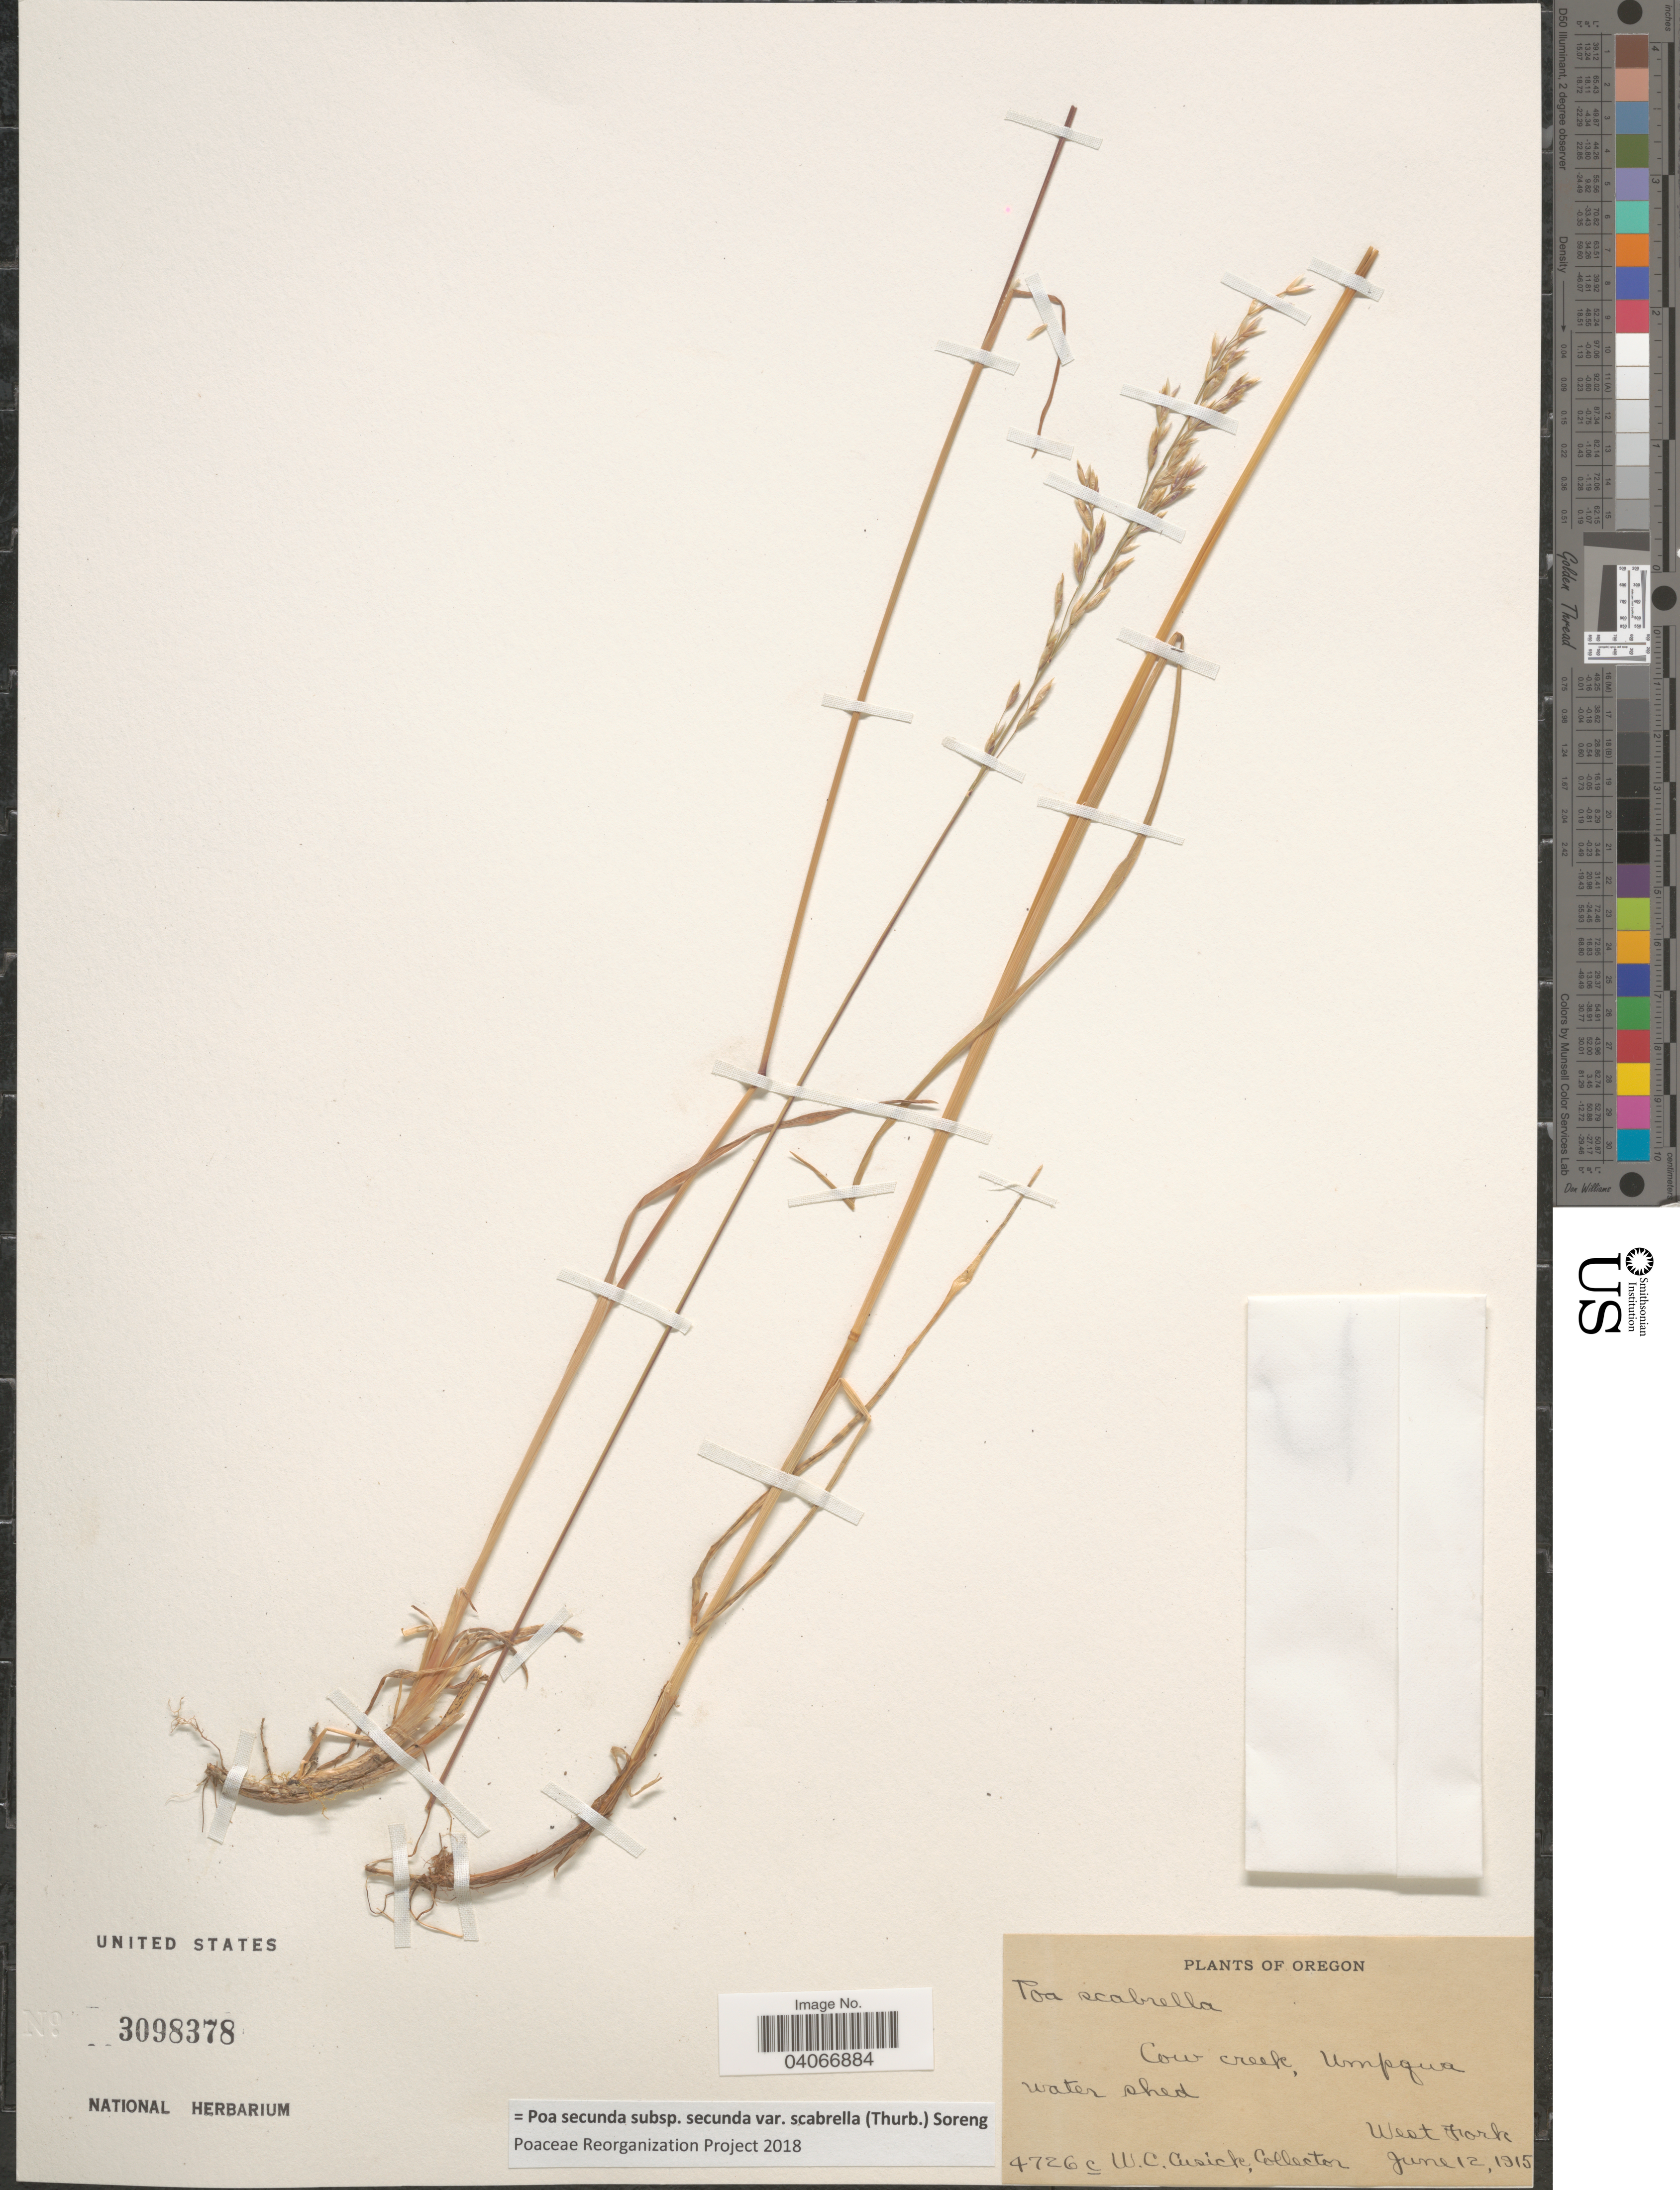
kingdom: Plantae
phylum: Tracheophyta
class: Liliopsida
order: Poales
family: Poaceae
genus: Poa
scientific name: Poa secunda subsp. secunda var. scabrella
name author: (Thurb.) Soreng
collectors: W. C. Cusick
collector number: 4726c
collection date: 1915-06-12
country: United States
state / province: Oregon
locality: Cow Creek, Umpqua water shed. West Fork.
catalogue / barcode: US 3098378